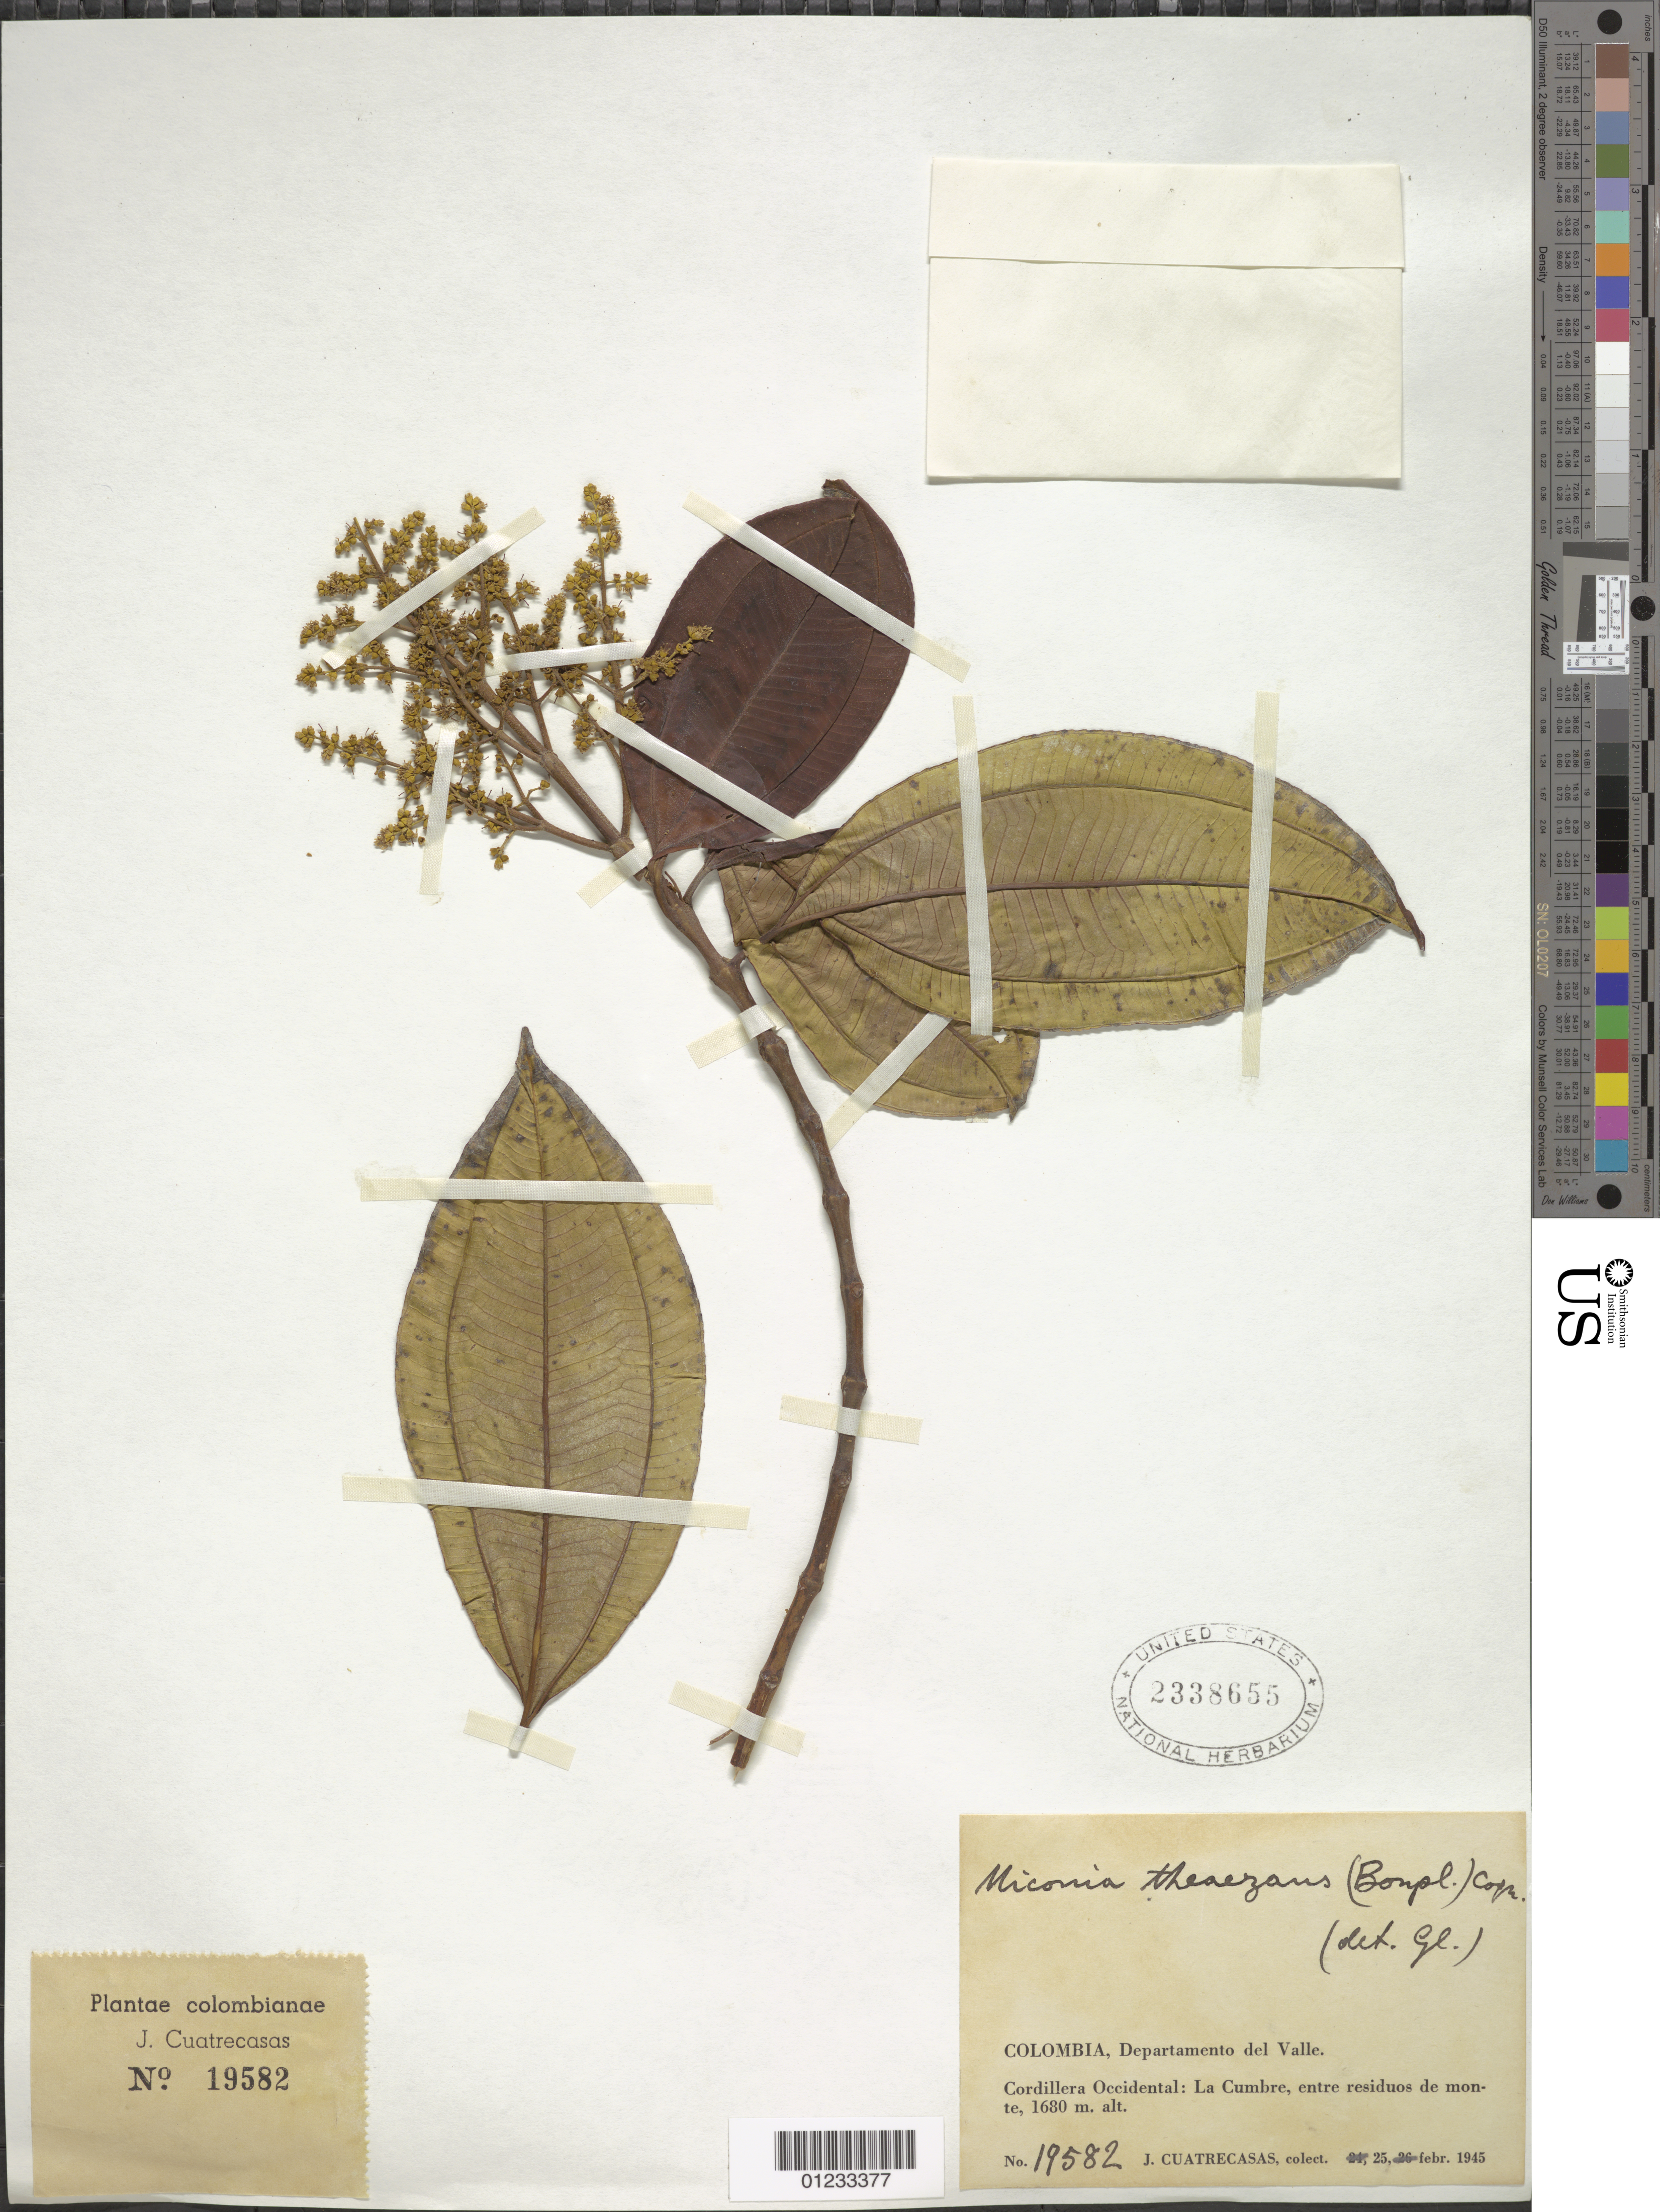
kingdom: Plantae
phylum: Tracheophyta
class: Magnoliopsida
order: Myrtales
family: Melastomataceae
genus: Miconia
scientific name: Miconia theizans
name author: (Bonpl.) Cogn.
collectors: J. Cuatrecasas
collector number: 19582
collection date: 1945-02-25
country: Colombia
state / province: Valle del Cauca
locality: Cordillera Occidental: La Cumbre, entre residuos de monte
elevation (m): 1680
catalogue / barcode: US 2338655